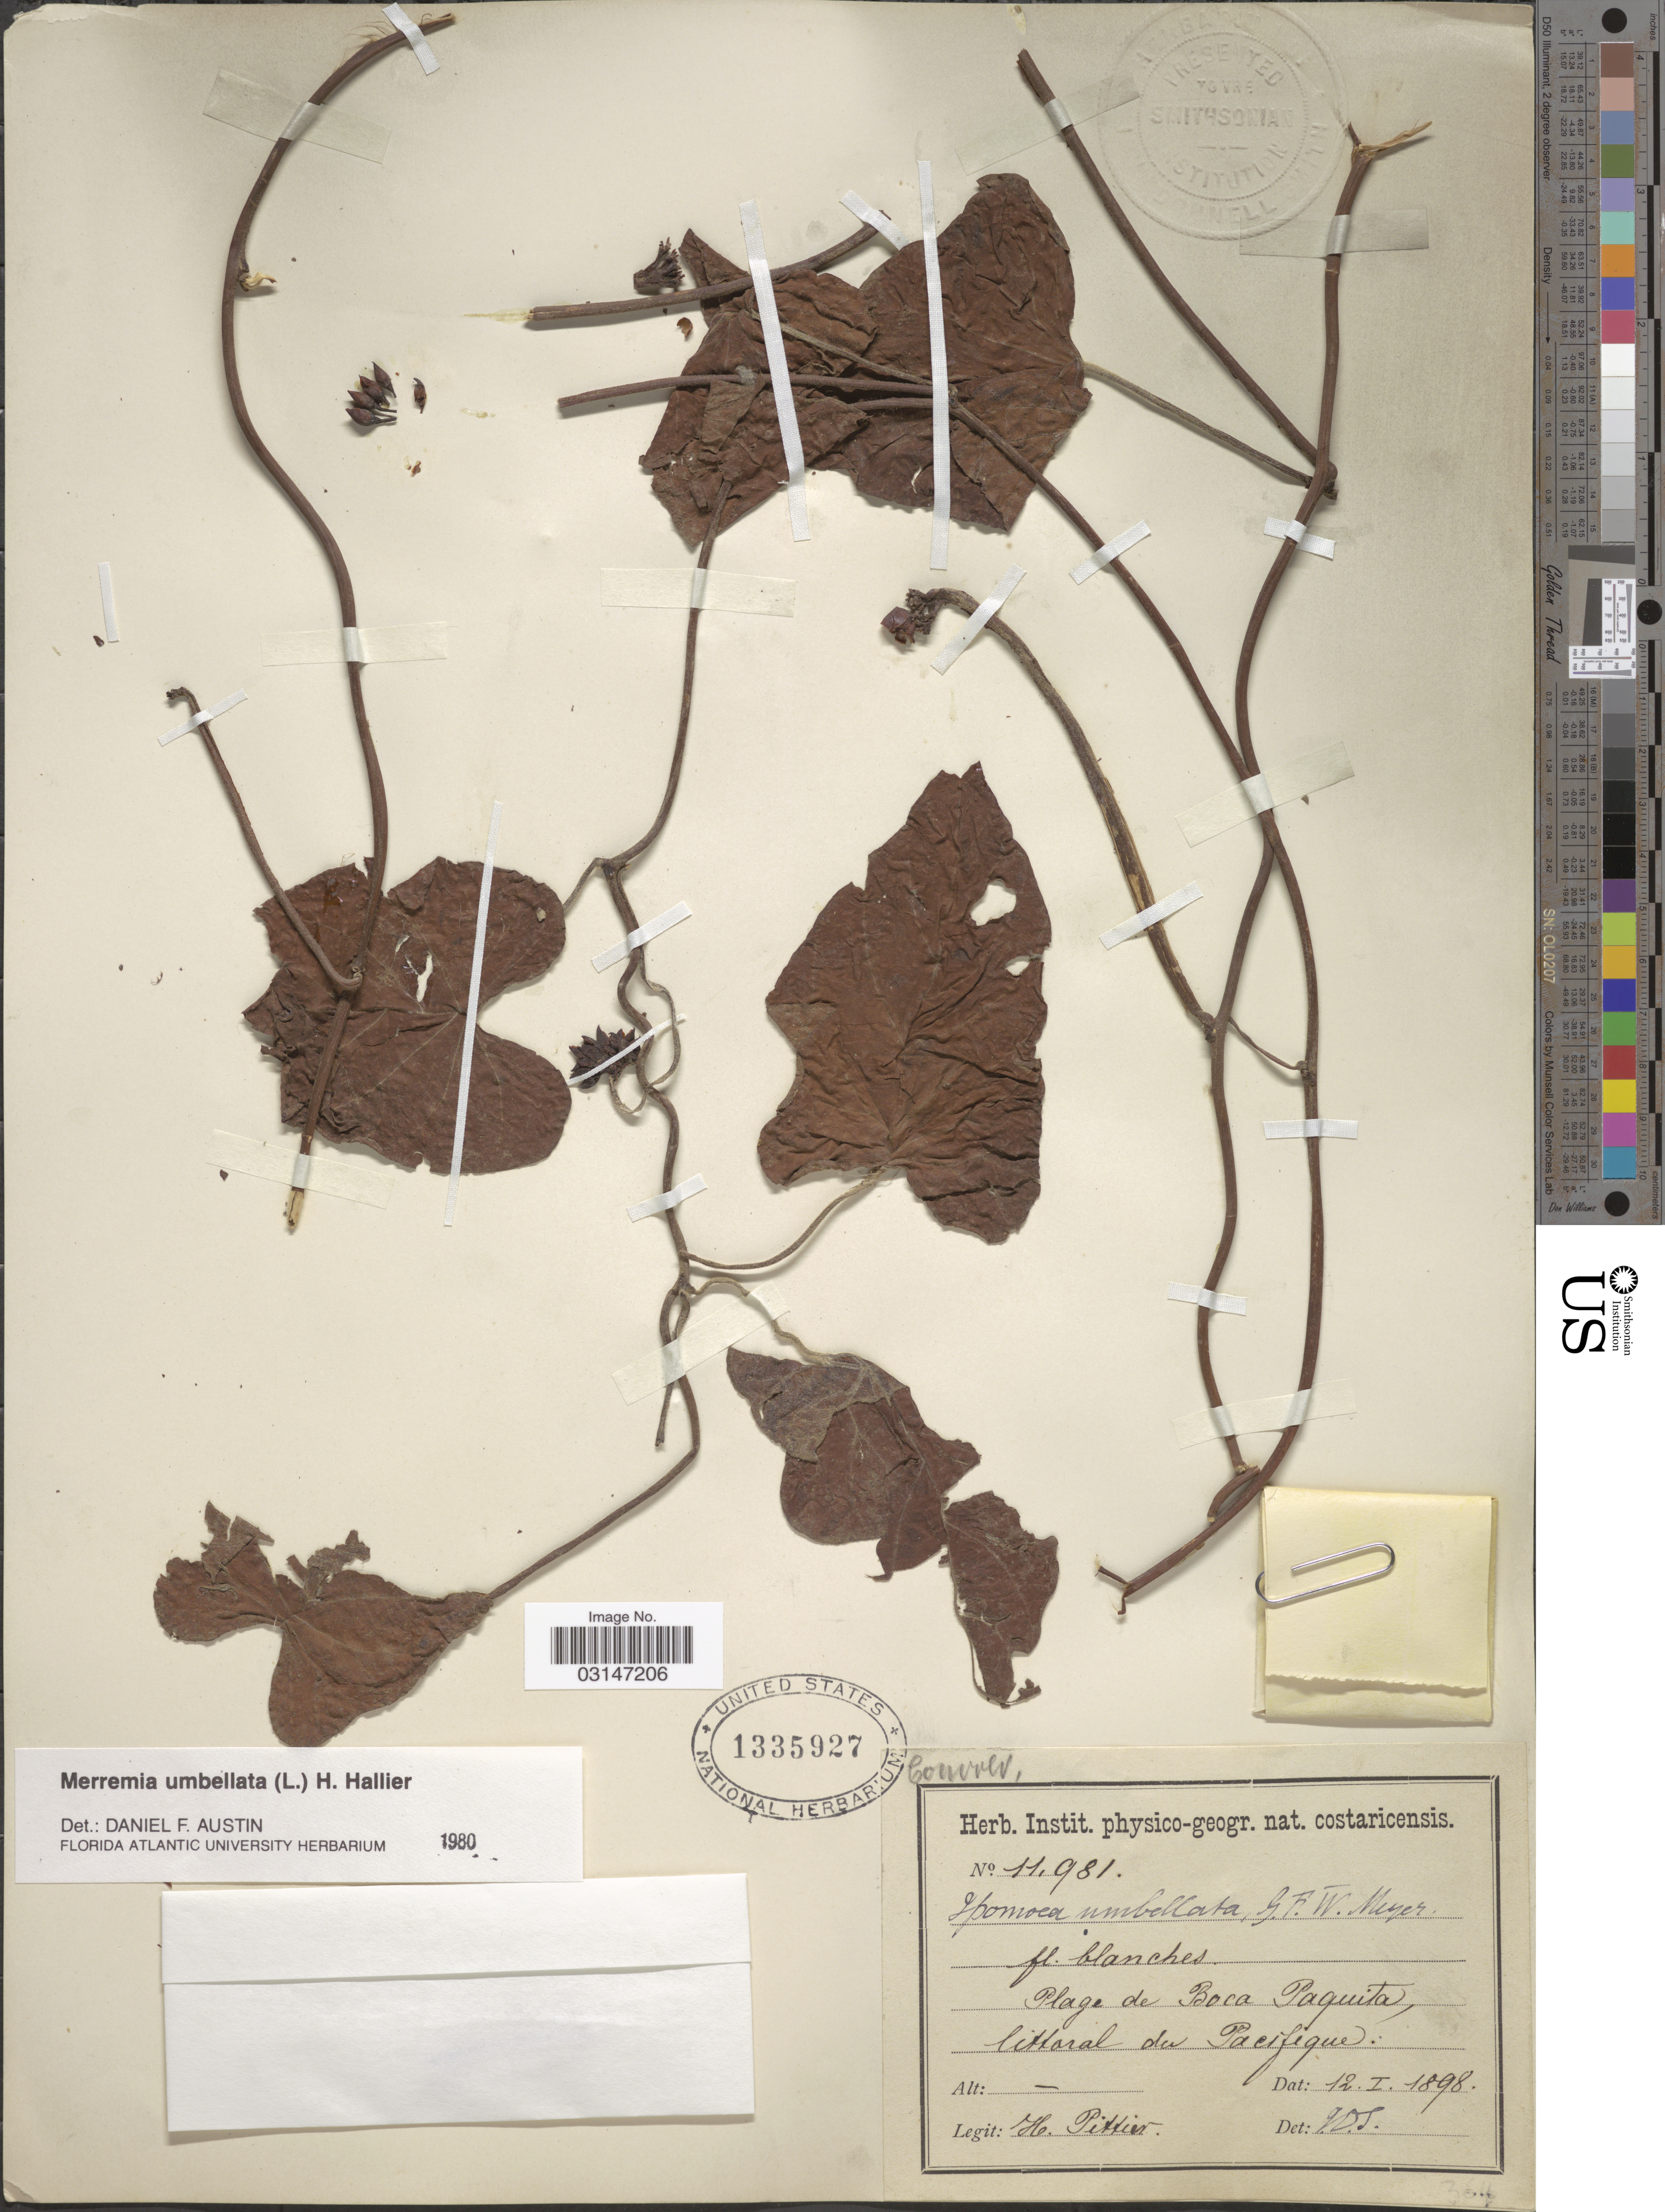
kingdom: Plantae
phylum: Tracheophyta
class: Magnoliopsida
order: Solanales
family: Convolvulaceae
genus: Camonea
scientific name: Camonea umbellata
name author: (L.) A. R. Simões & Staples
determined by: Strong, Mark T., (BOT), Smithsonian Institution - National Museum of Natural History (UNITED STATES)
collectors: H. F. Pittier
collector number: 11981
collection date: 1898-01-12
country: Costa Rica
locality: Plage de Boca Paquita, littoral du Pacifique.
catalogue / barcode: US 1335927